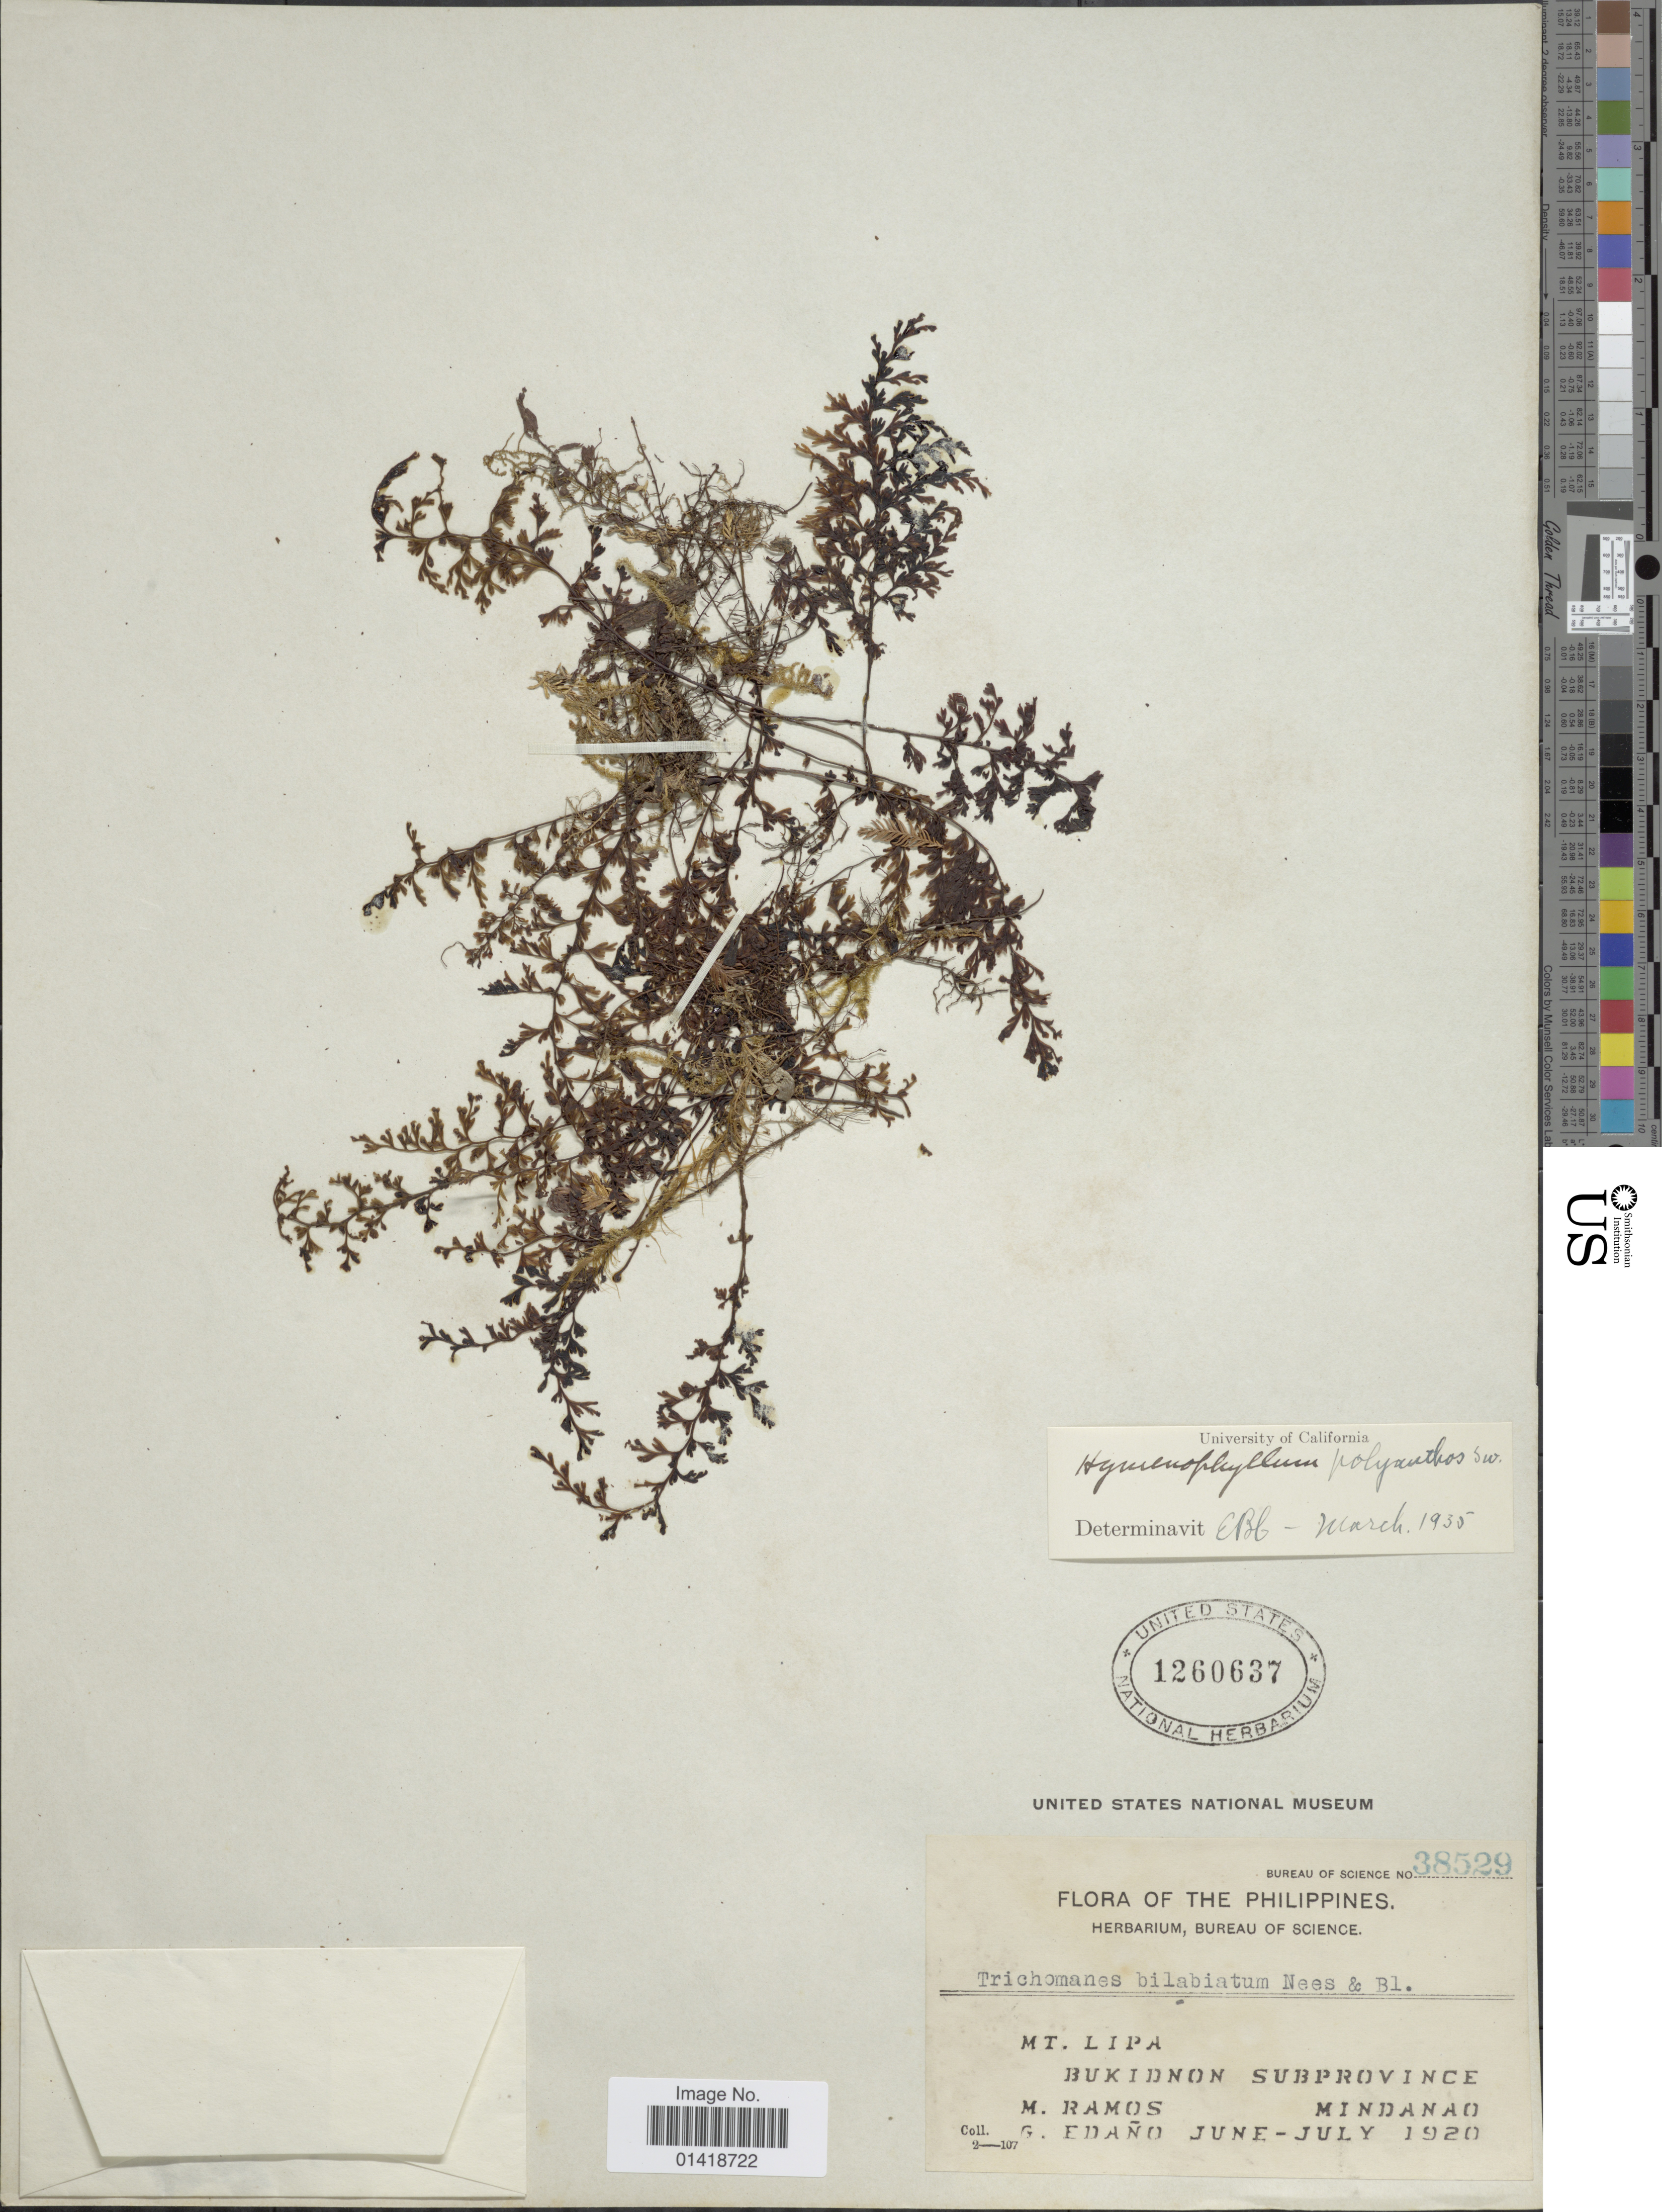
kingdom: Plantae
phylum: Tracheophyta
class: Polypodiopsida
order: Hymenophyllales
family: Hymenophyllaceae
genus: Hymenophyllum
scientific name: Hymenophyllum polyanthos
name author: (Sw.) Sw.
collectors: M. Ramos & G. Edaño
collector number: Bureau of Science 38529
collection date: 1920-06/1920-07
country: Philippines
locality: The Philippines. Mt. Lipa. Bukidnon Subprovince. Mindanao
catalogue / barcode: US 1260637